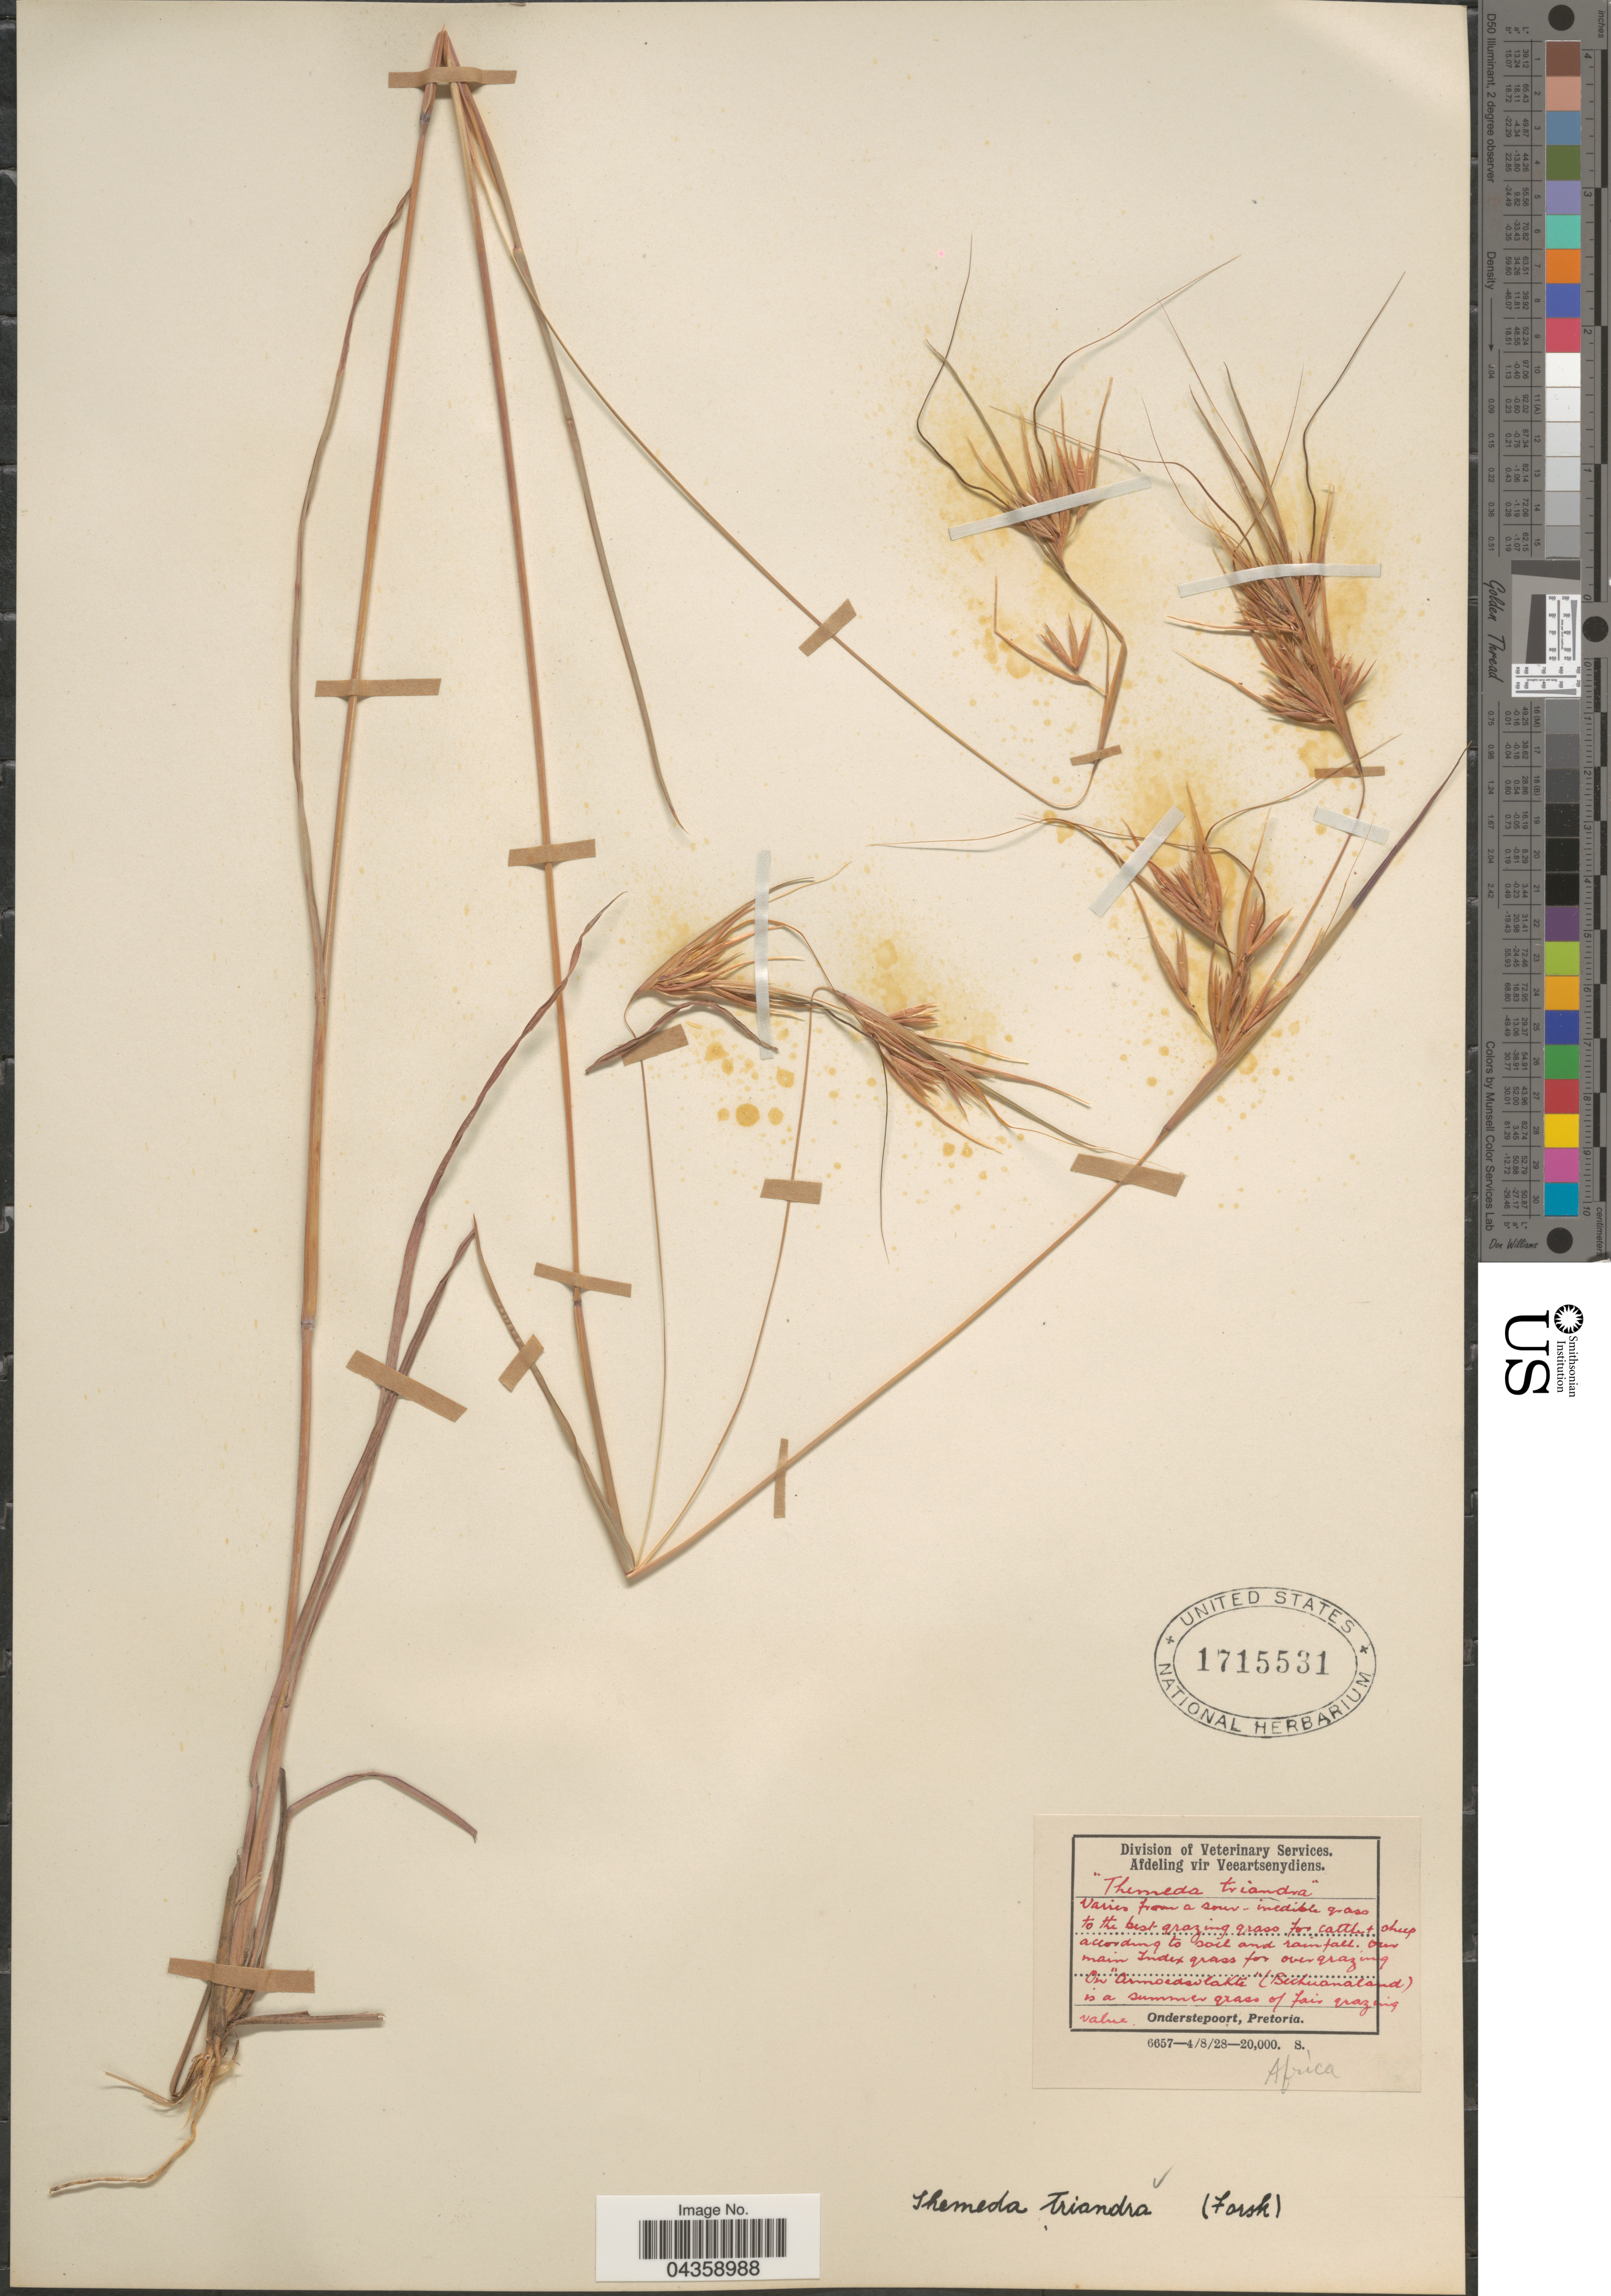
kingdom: Plantae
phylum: Tracheophyta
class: Liliopsida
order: Poales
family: Poaceae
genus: Themeda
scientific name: Themeda triandra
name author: Forssk.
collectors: Division of Veterinary Services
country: Botswana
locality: On "Armoedsvlakte" (Bechuanaland).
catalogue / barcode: US 1715531